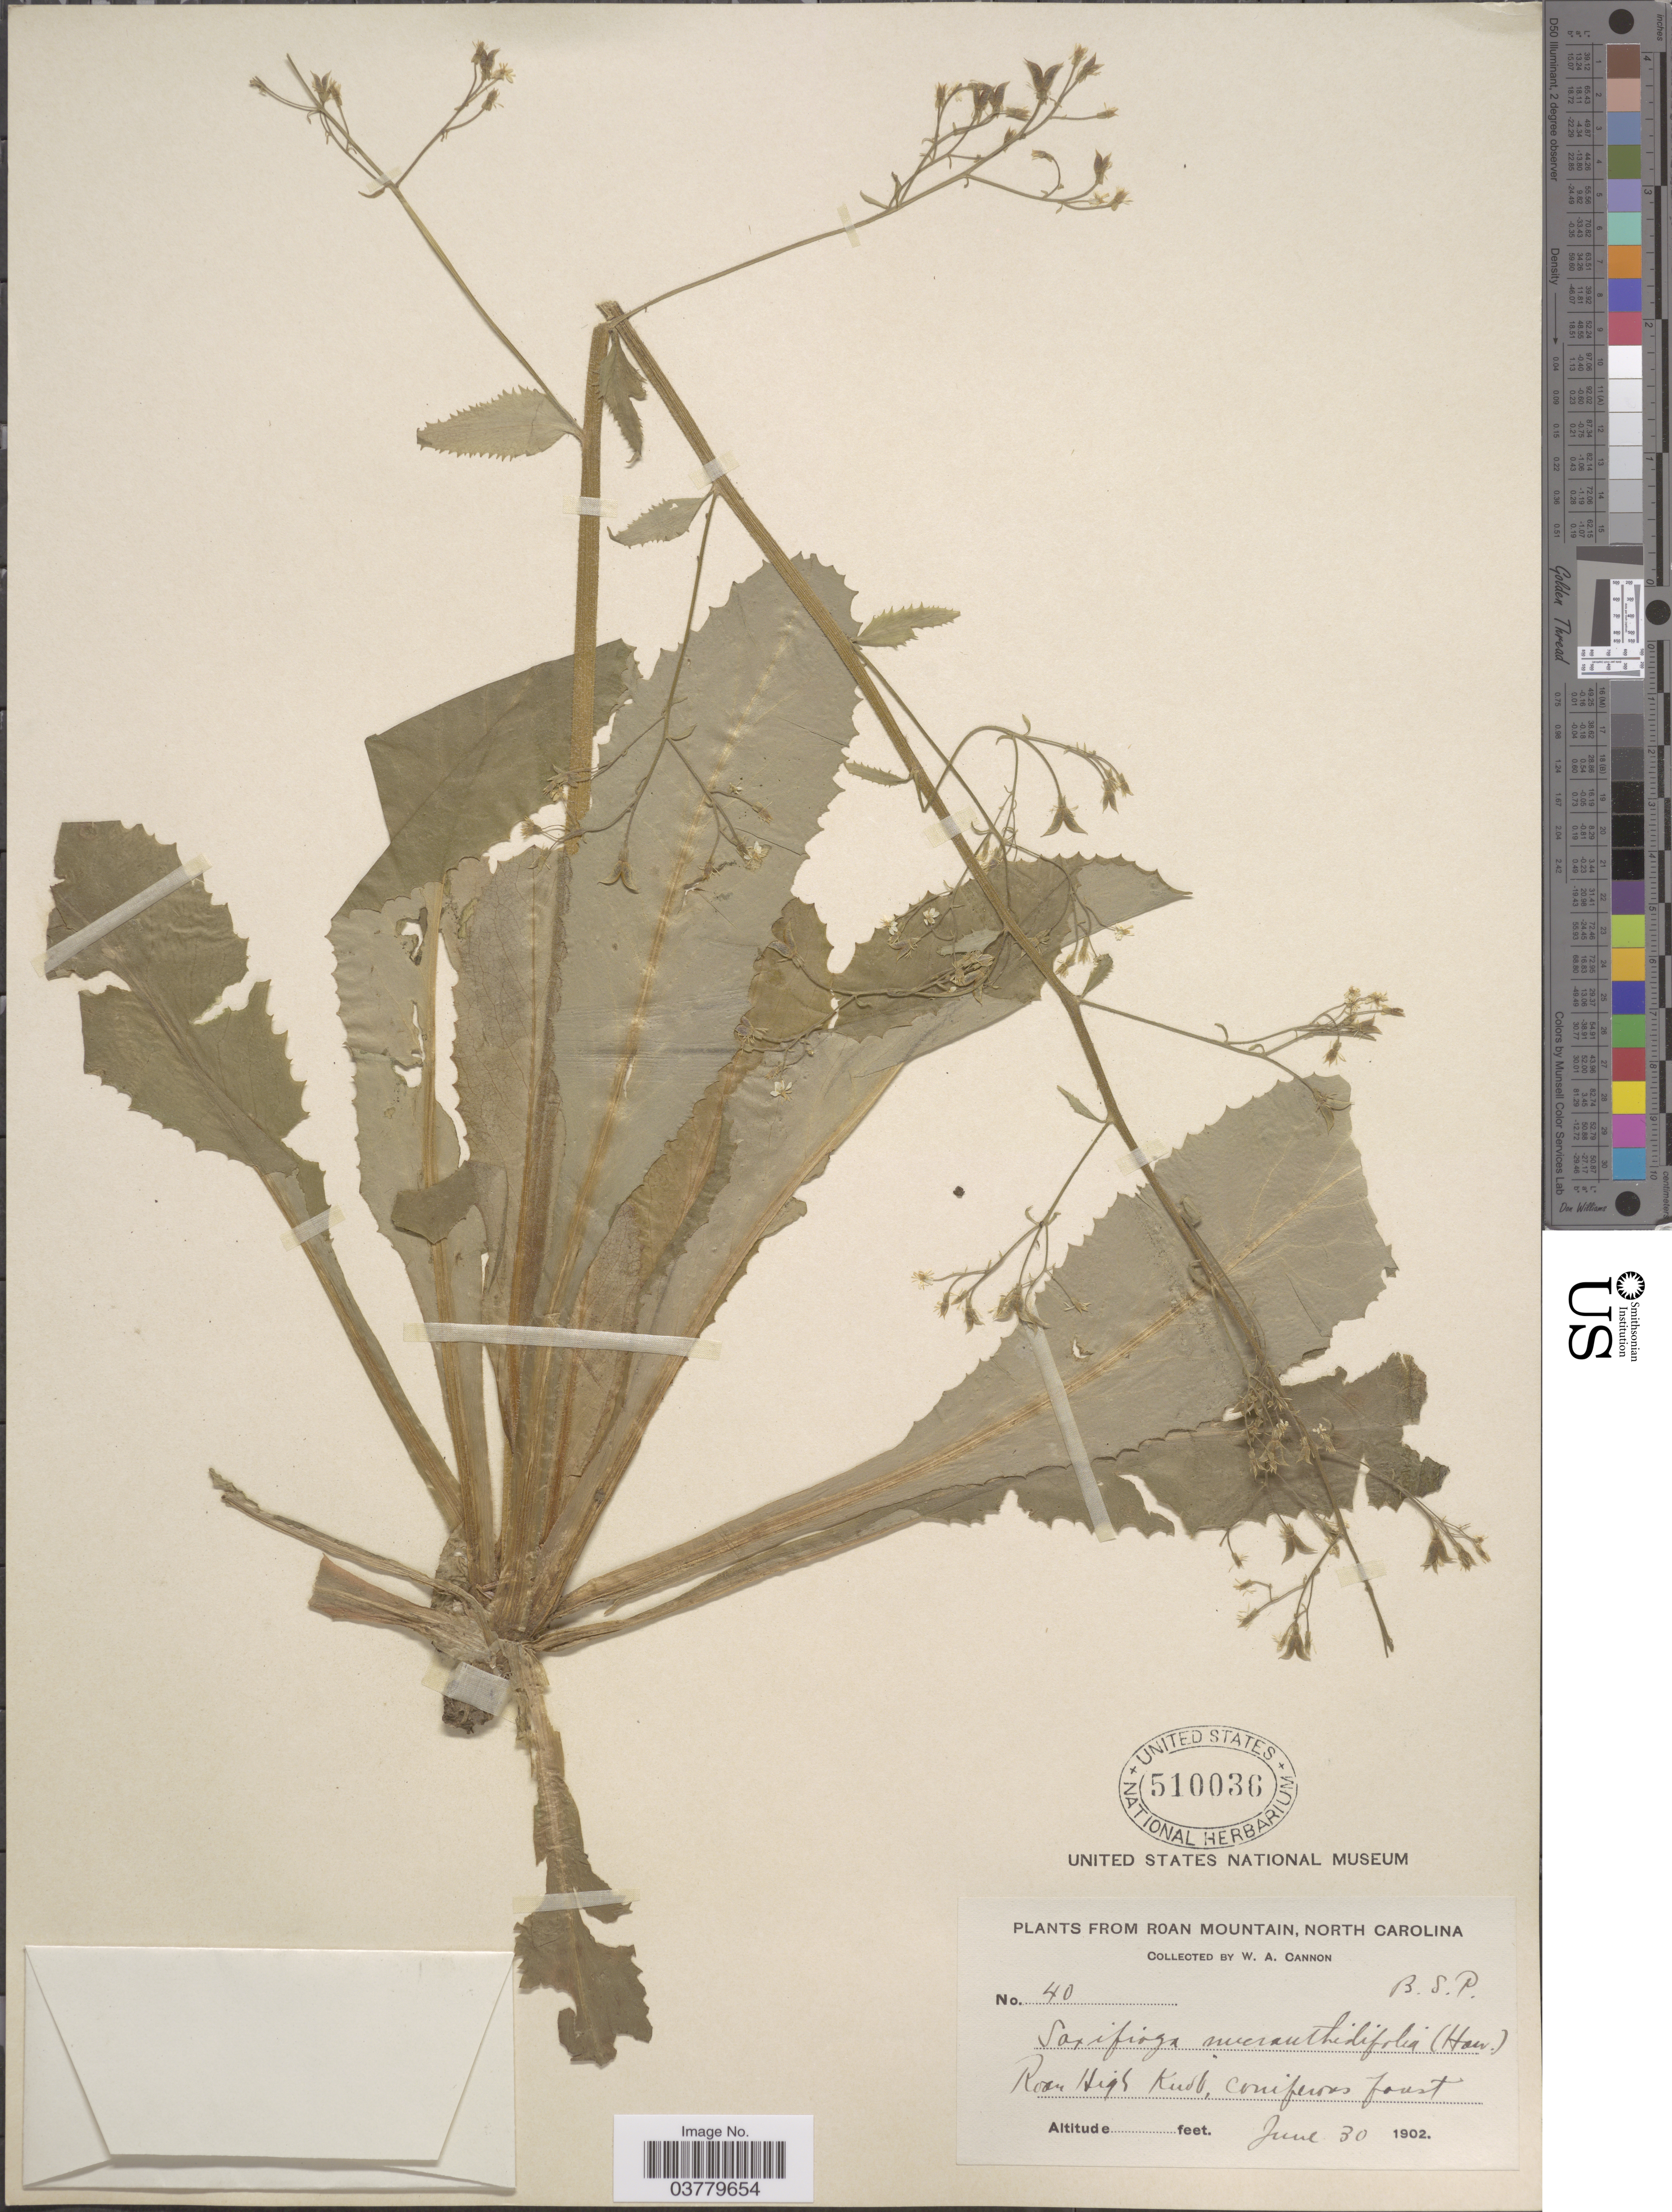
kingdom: Plantae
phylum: Tracheophyta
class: Magnoliopsida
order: Saxifragales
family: Saxifragaceae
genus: Micranthes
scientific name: Micranthes micranthidifolia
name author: (Haw.) Small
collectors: W. Cannon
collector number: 40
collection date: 1902-06-30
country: United States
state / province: North Carolina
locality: Roan Mountain. Roan High Knob, Coniferous forest.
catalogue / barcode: US 510036